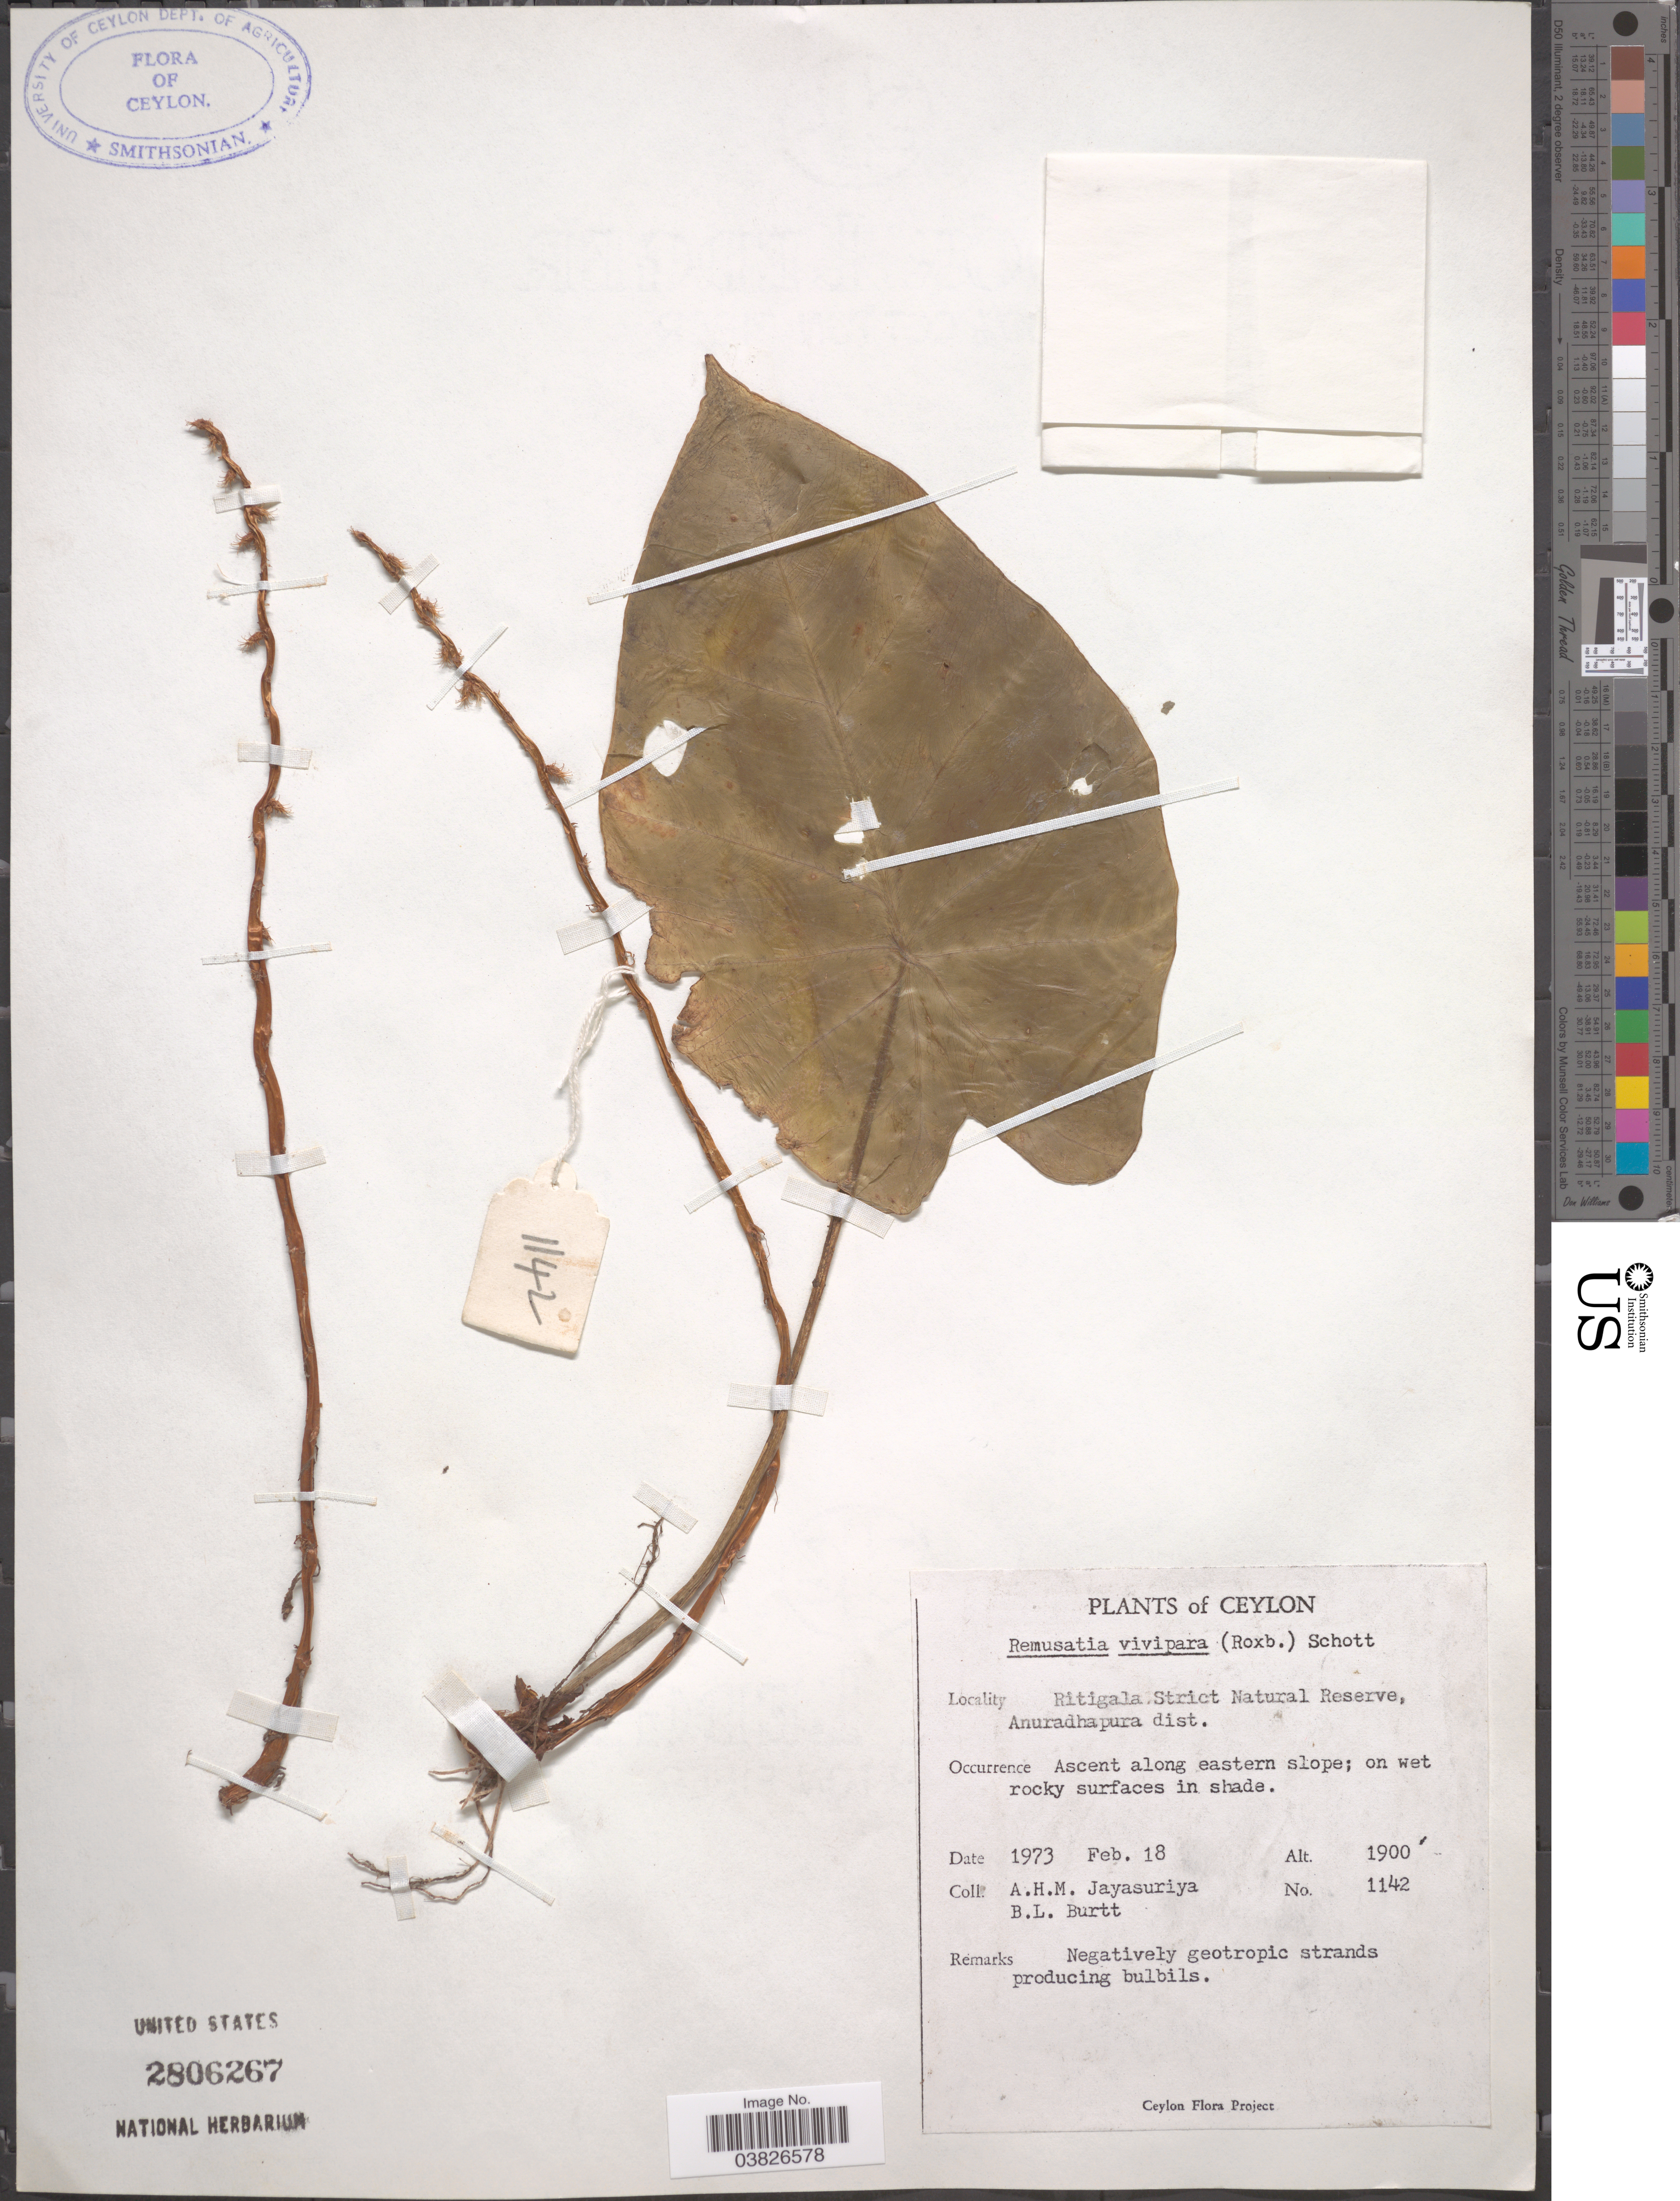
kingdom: Plantae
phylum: Tracheophyta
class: Liliopsida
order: Alismatales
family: Araceae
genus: Remusatia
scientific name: Remusatia vivipara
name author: (Roxb.) Schott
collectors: A. H. Jayasuriya & B. L. Burtt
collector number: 1142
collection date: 1973-02-18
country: Sri Lanka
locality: Ceylon. Ritigala Strict Natural Reserve, Anuradhapura dist. Along eastern slope.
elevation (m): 579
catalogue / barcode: US 2806267